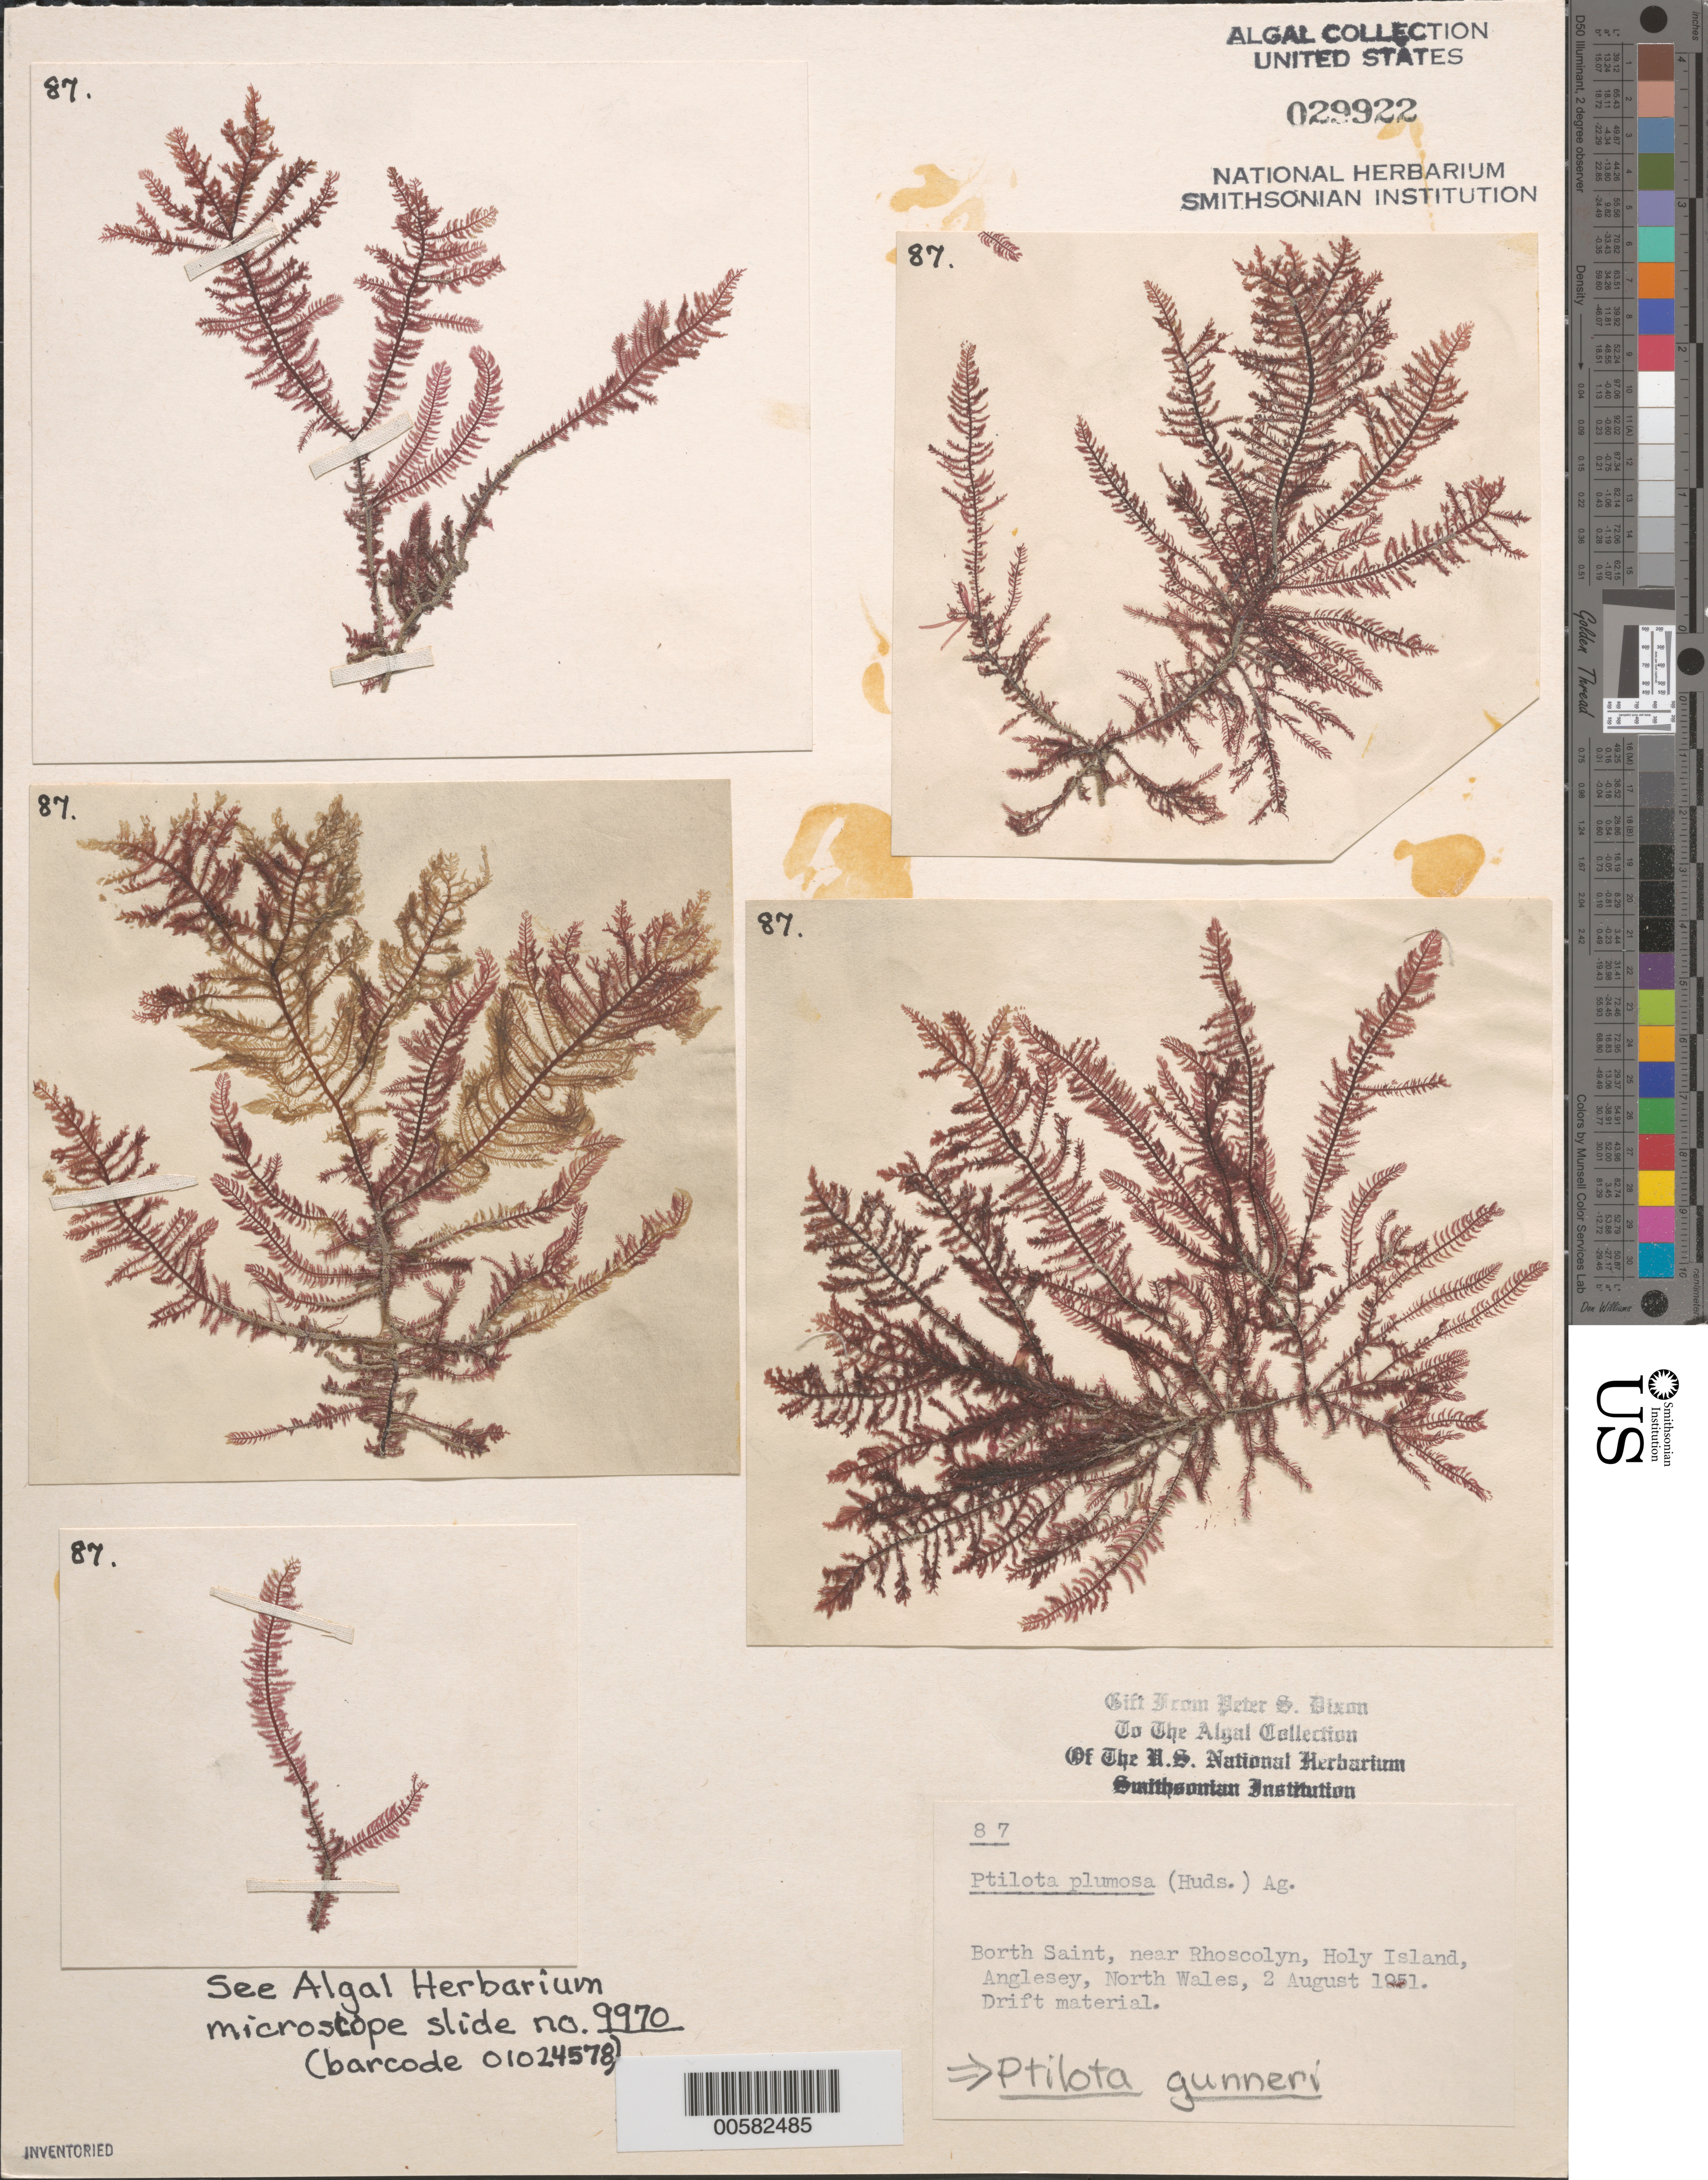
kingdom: Plantae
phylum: Rhodophyta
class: Florideophyceae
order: Ceramiales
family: Wrangeliaceae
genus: Ptilota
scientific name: Ptilota gunneri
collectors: P. S. Dixon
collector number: PSD 87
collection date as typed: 02 Aug 1951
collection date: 1951-08-02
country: United Kingdom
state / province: Wales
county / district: Gwynedd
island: Anglesey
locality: Borth Saint, Holy Island, near Rhoscolyn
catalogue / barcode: US 29922